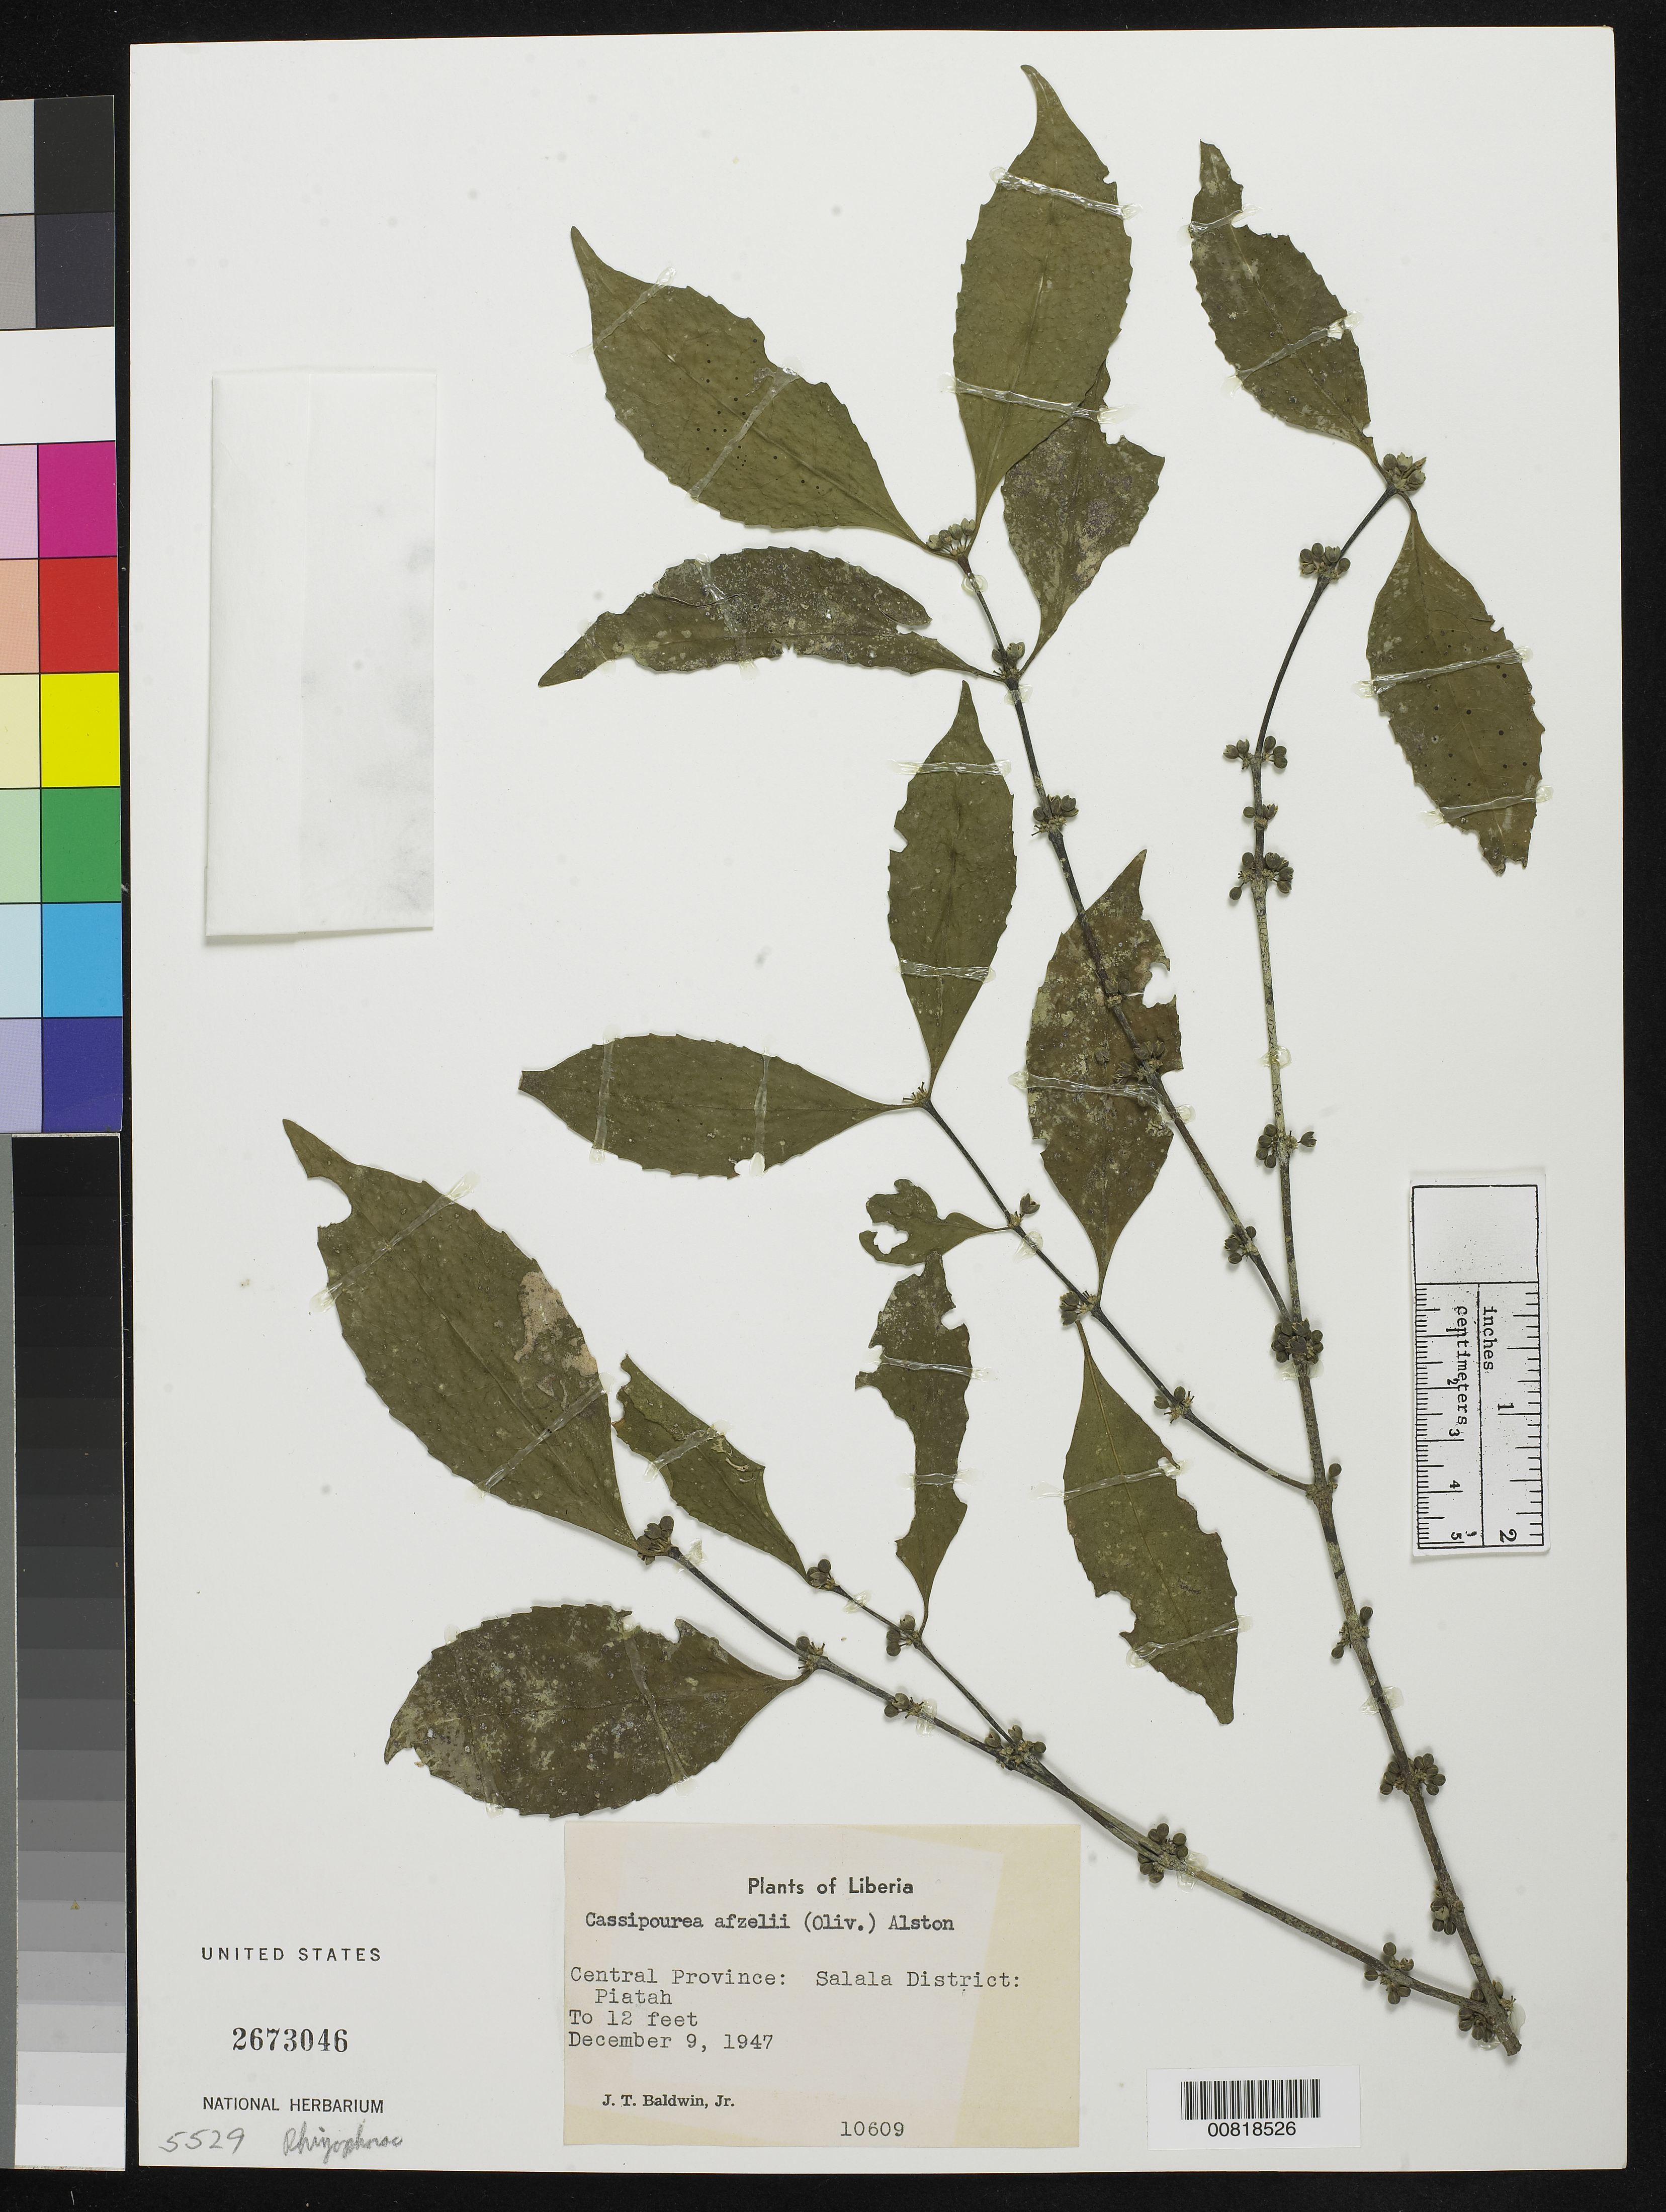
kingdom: Plantae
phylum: Tracheophyta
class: Magnoliopsida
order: Malpighiales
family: Rhizophoraceae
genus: Cassipourea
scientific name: Cassipourea afzelii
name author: (Oliv.) Alston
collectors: J. T. Baldwin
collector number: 10609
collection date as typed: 9 Dec 1947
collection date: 1947-12-09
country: Liberia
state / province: Bong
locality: Central Province: Salala District, Piatah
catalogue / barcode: US 2673046